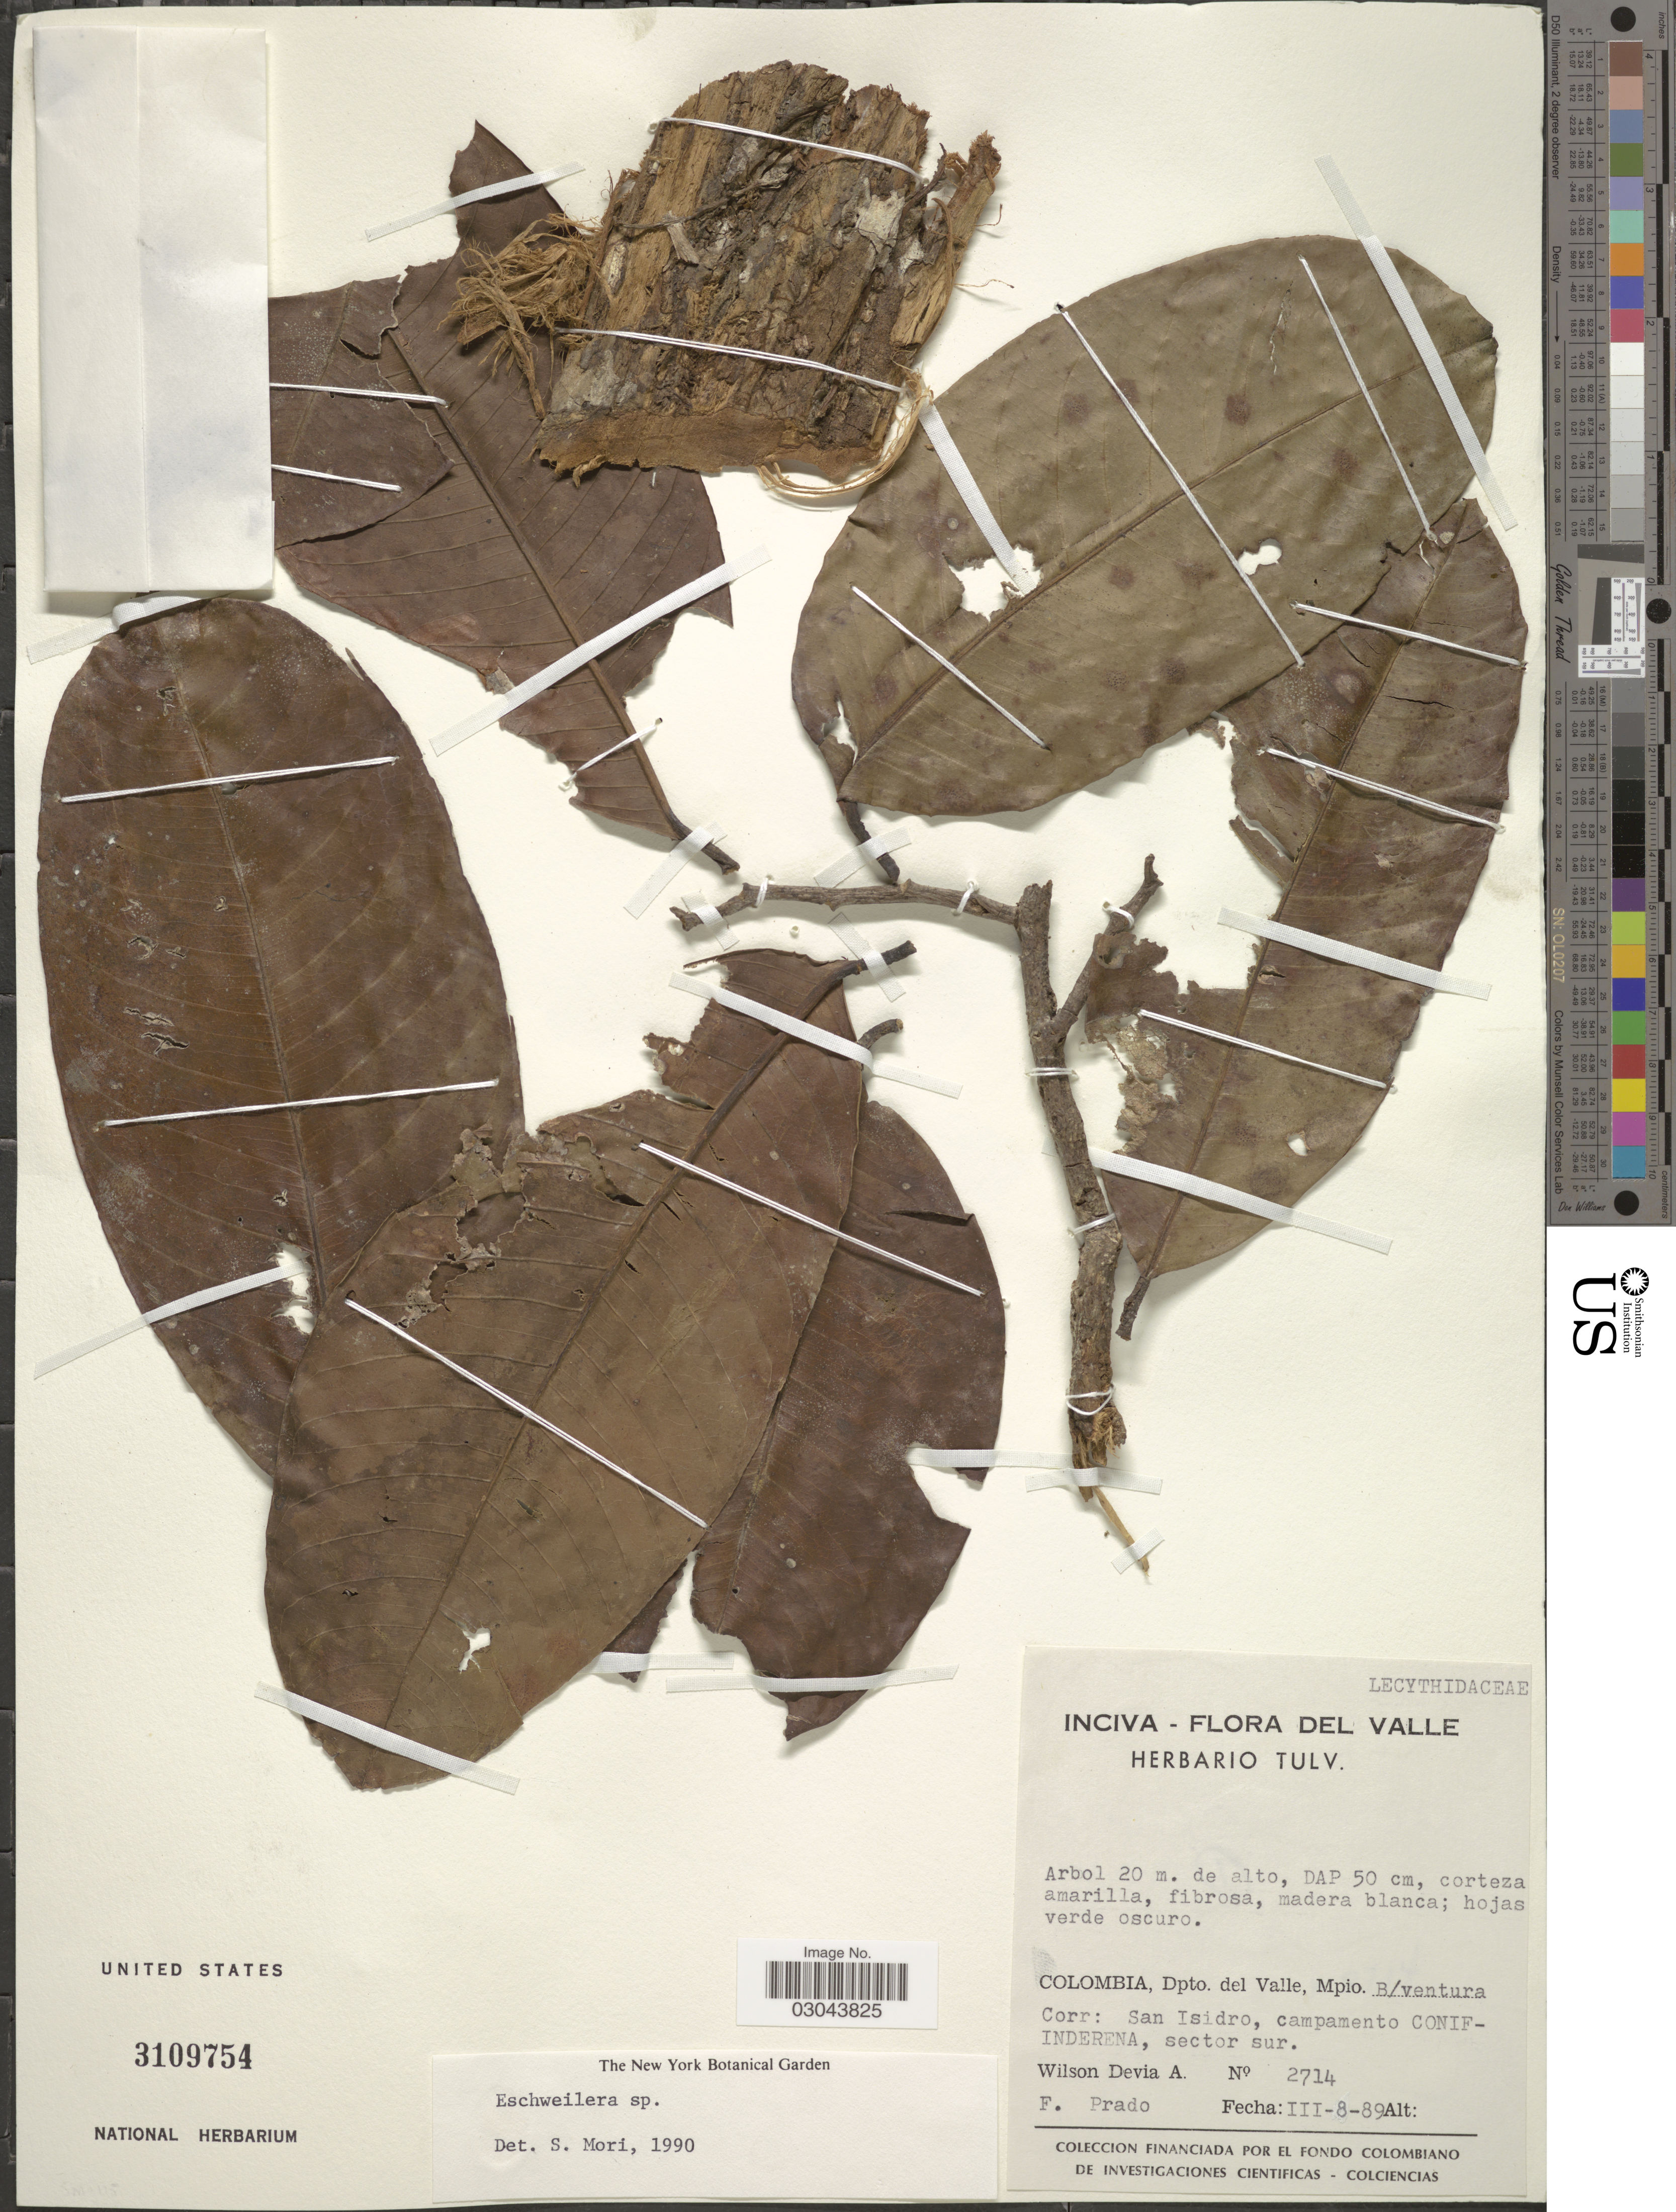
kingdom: Plantae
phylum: Tracheophyta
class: Magnoliopsida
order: Ericales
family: Lecythidaceae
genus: Eschweilera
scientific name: Eschweilera sp.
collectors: W. Devia A. & F. Prado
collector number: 2714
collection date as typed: Transcribed d/m/y: 8/3/89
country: Colombia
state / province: Valle del Cauca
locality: Dpto. del Valle, Mpio. B/ ventura. Corr: San Isidro, campamento Conif-Inderena, sector sur.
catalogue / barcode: US 3109754